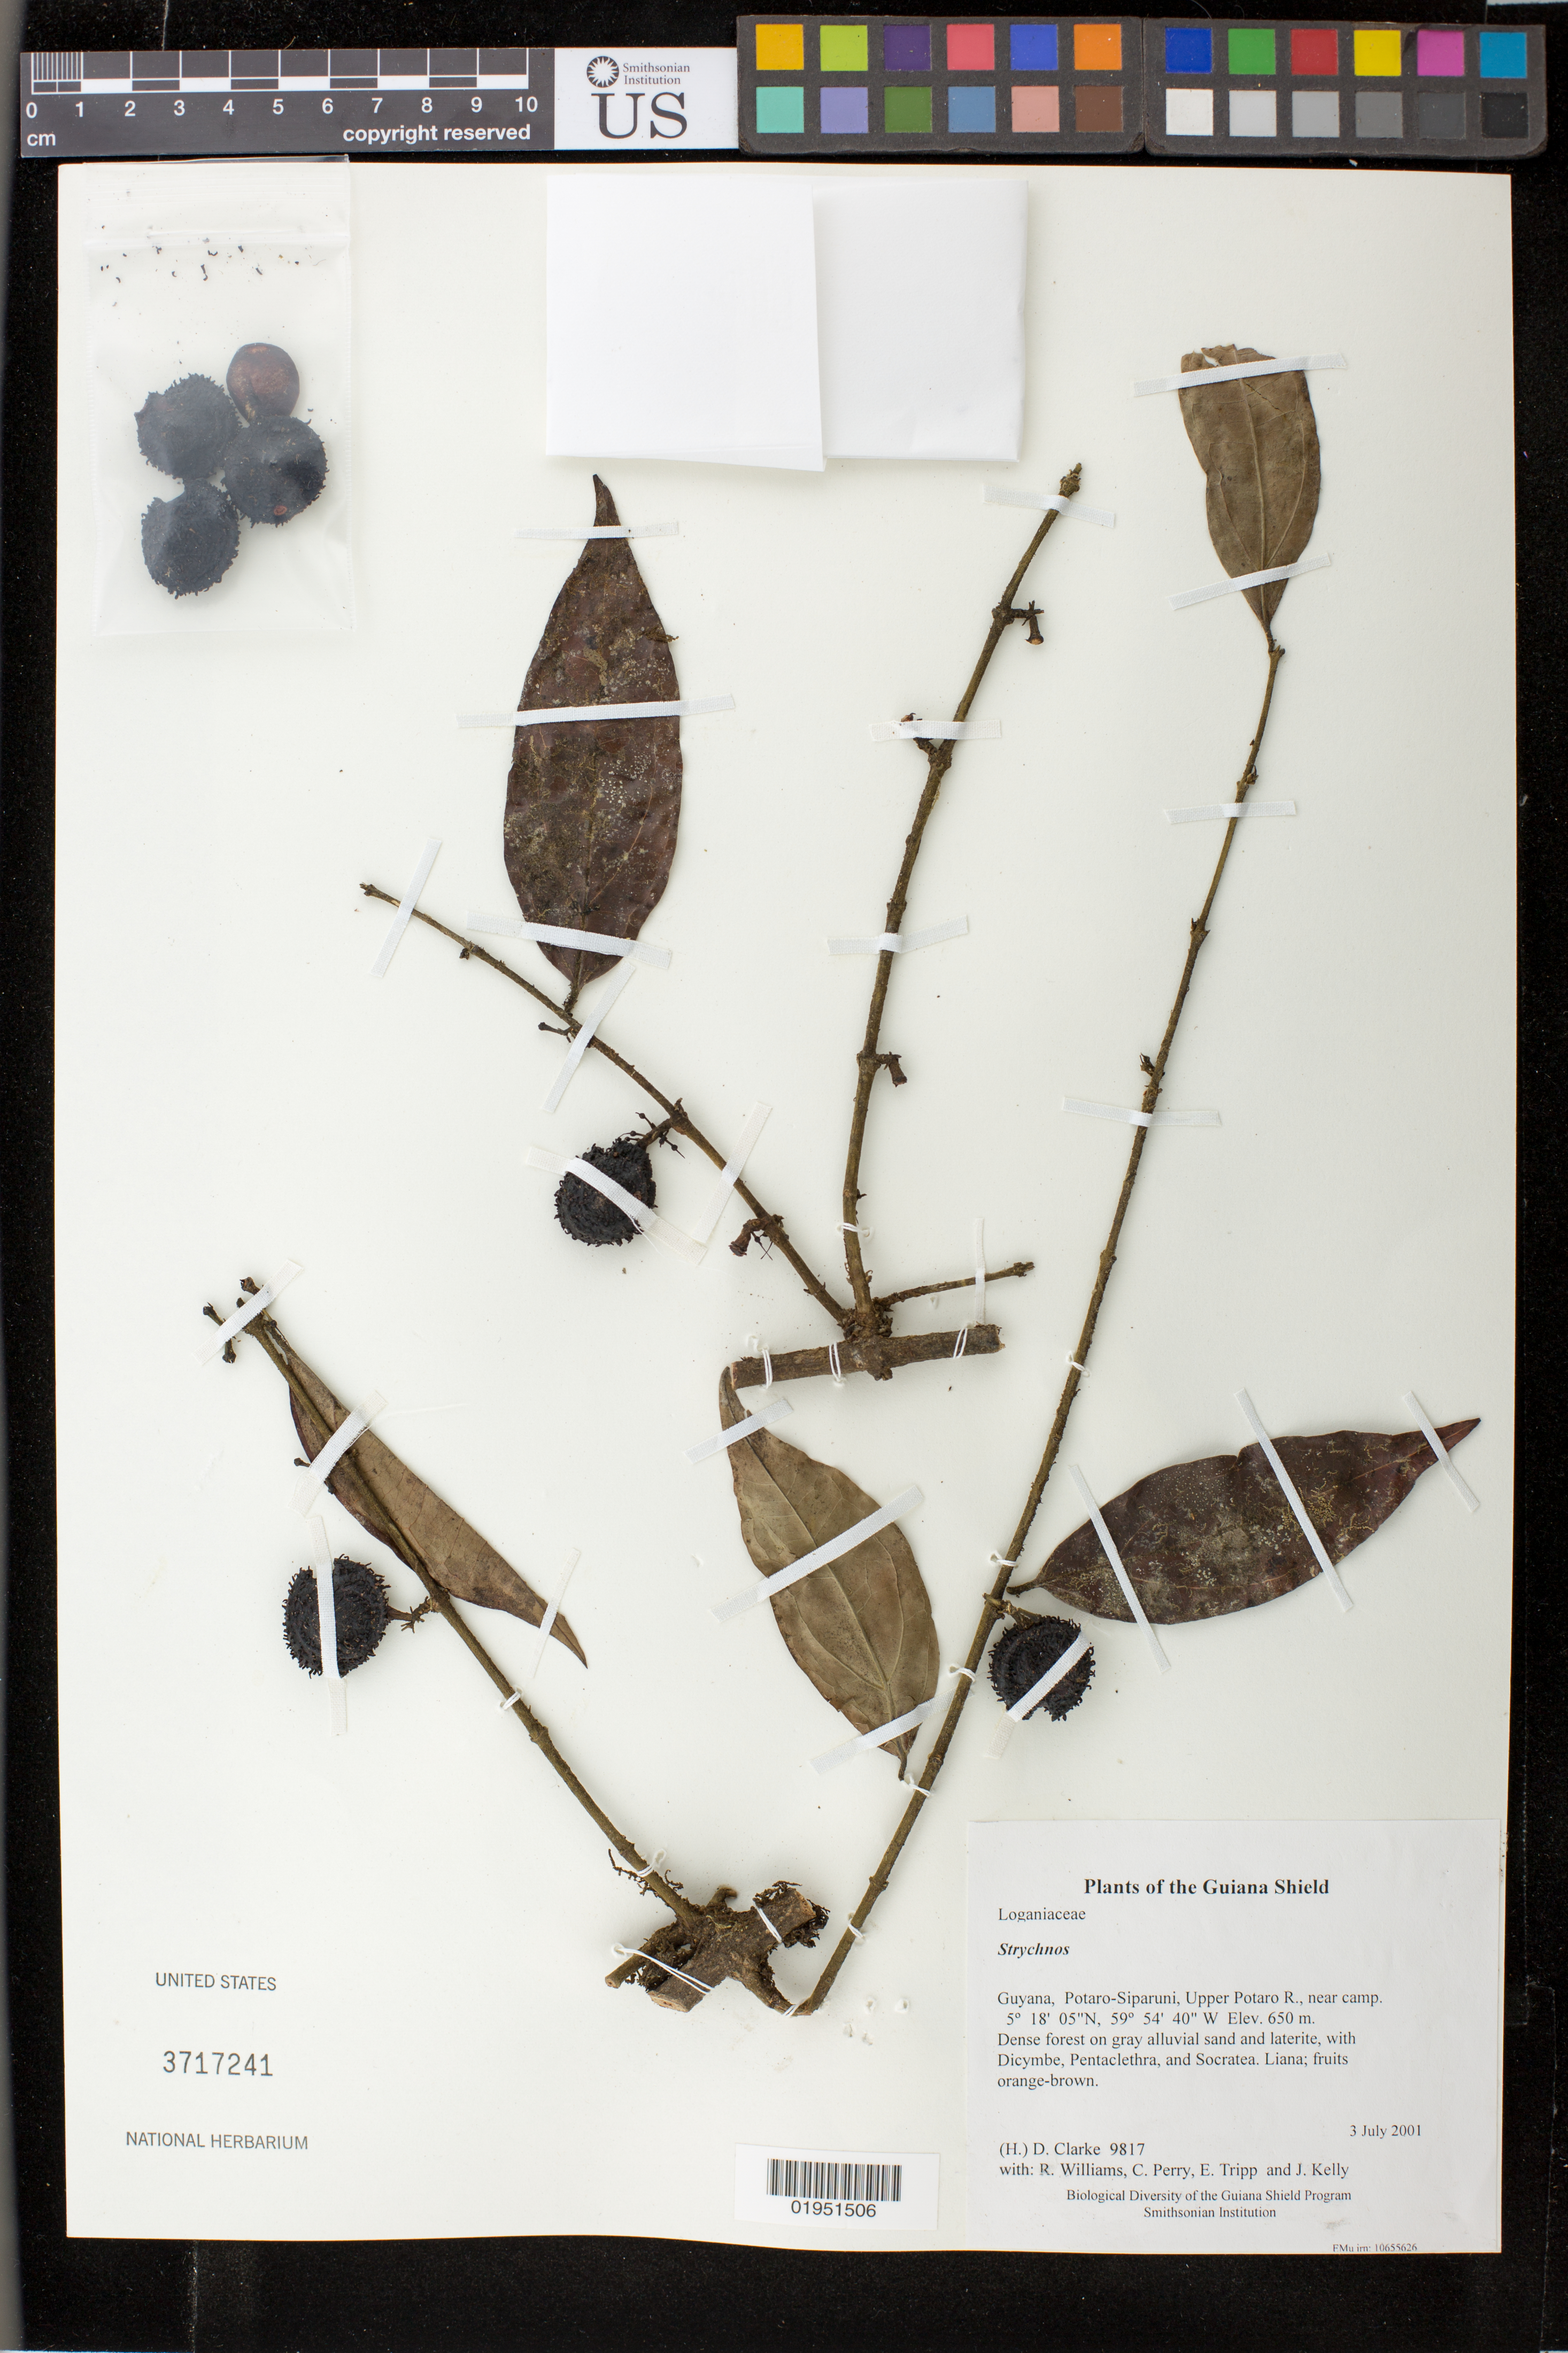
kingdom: Plantae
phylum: Tracheophyta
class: Magnoliopsida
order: Gentianales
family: Loganiaceae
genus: Strychnos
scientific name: Strychnos sp.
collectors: H. D. Clarke, R. Williams, C. Perry, E. Tripp & J. Kelly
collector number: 9817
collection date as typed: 3 July 2001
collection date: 2001-07-03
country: Guyana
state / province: Potaro-Siparuni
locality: Upper Potaro R., near camp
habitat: Dense forest on gray alluvial sand and laterite, with Dicymbe, Pentaclethra, and Socratea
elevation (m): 650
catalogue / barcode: US 3717241